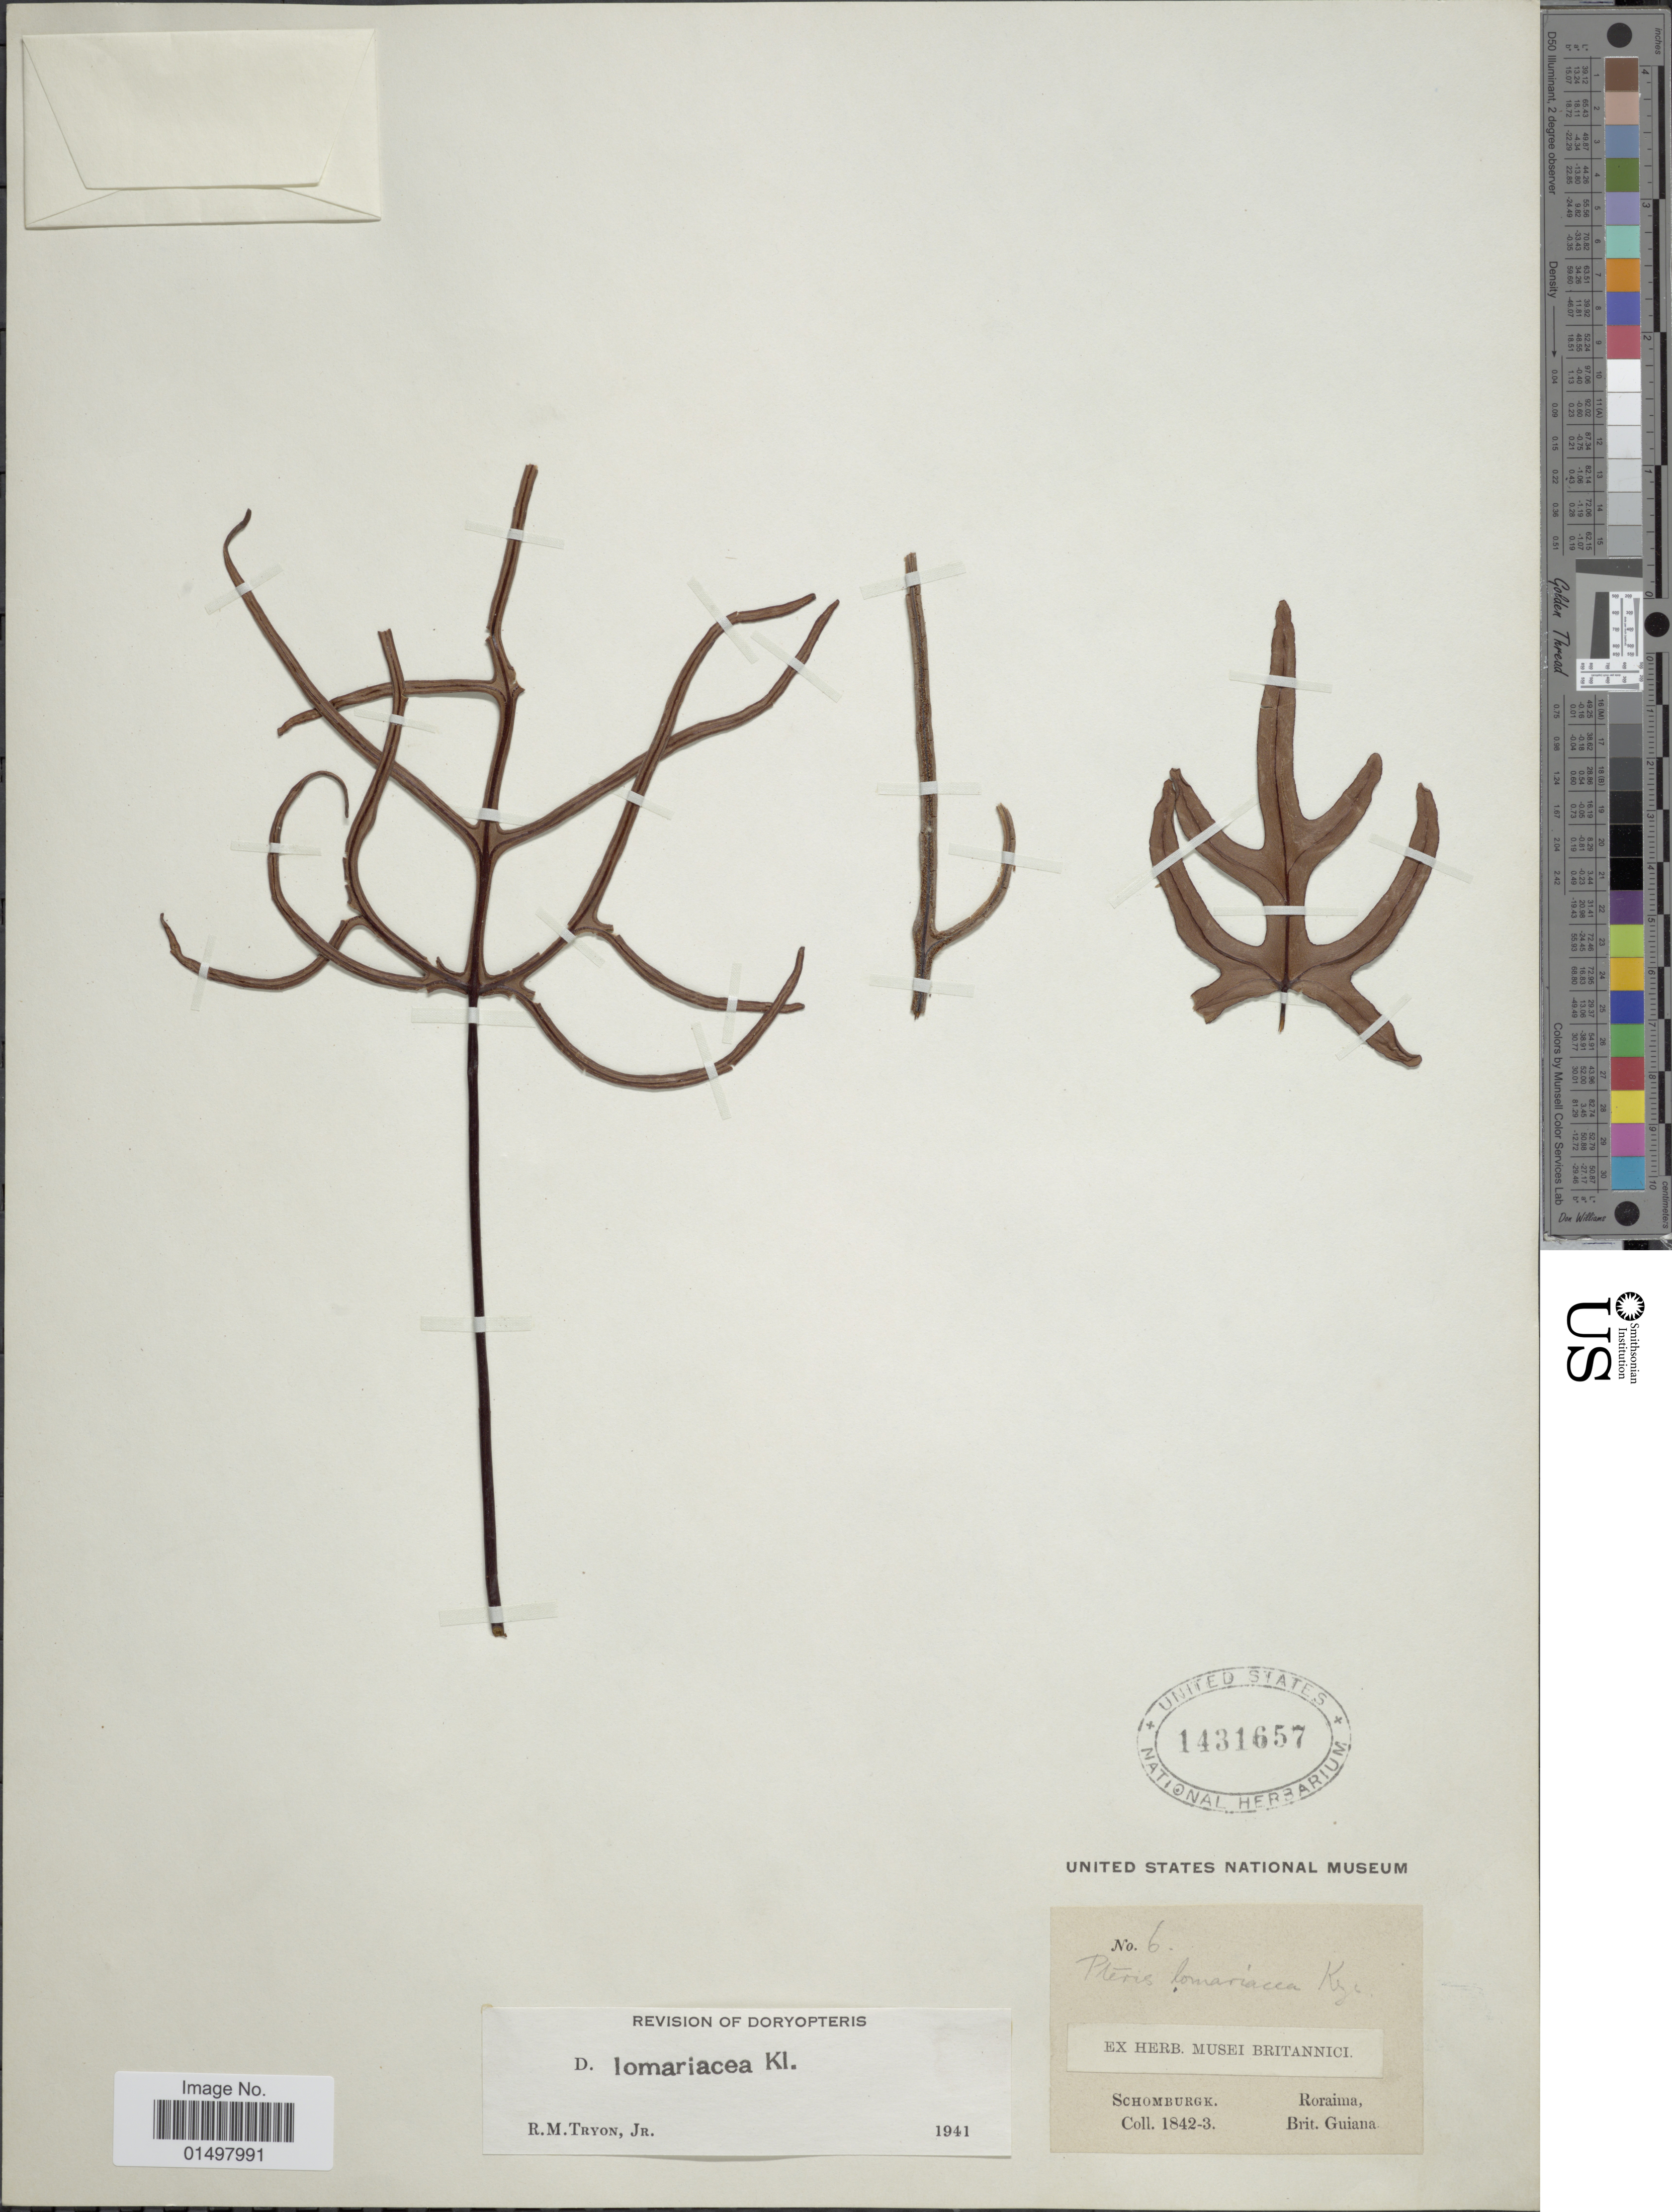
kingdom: Plantae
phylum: Tracheophyta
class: Polypodiopsida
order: Polypodiales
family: Pteridaceae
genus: Doryopteris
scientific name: Doryopteris lomariacea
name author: Kunze ex Klotzsch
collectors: -- Schomburgk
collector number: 6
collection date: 1842/1843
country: Guyana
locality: Roraima, Brit. Guiana.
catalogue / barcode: US 1431657